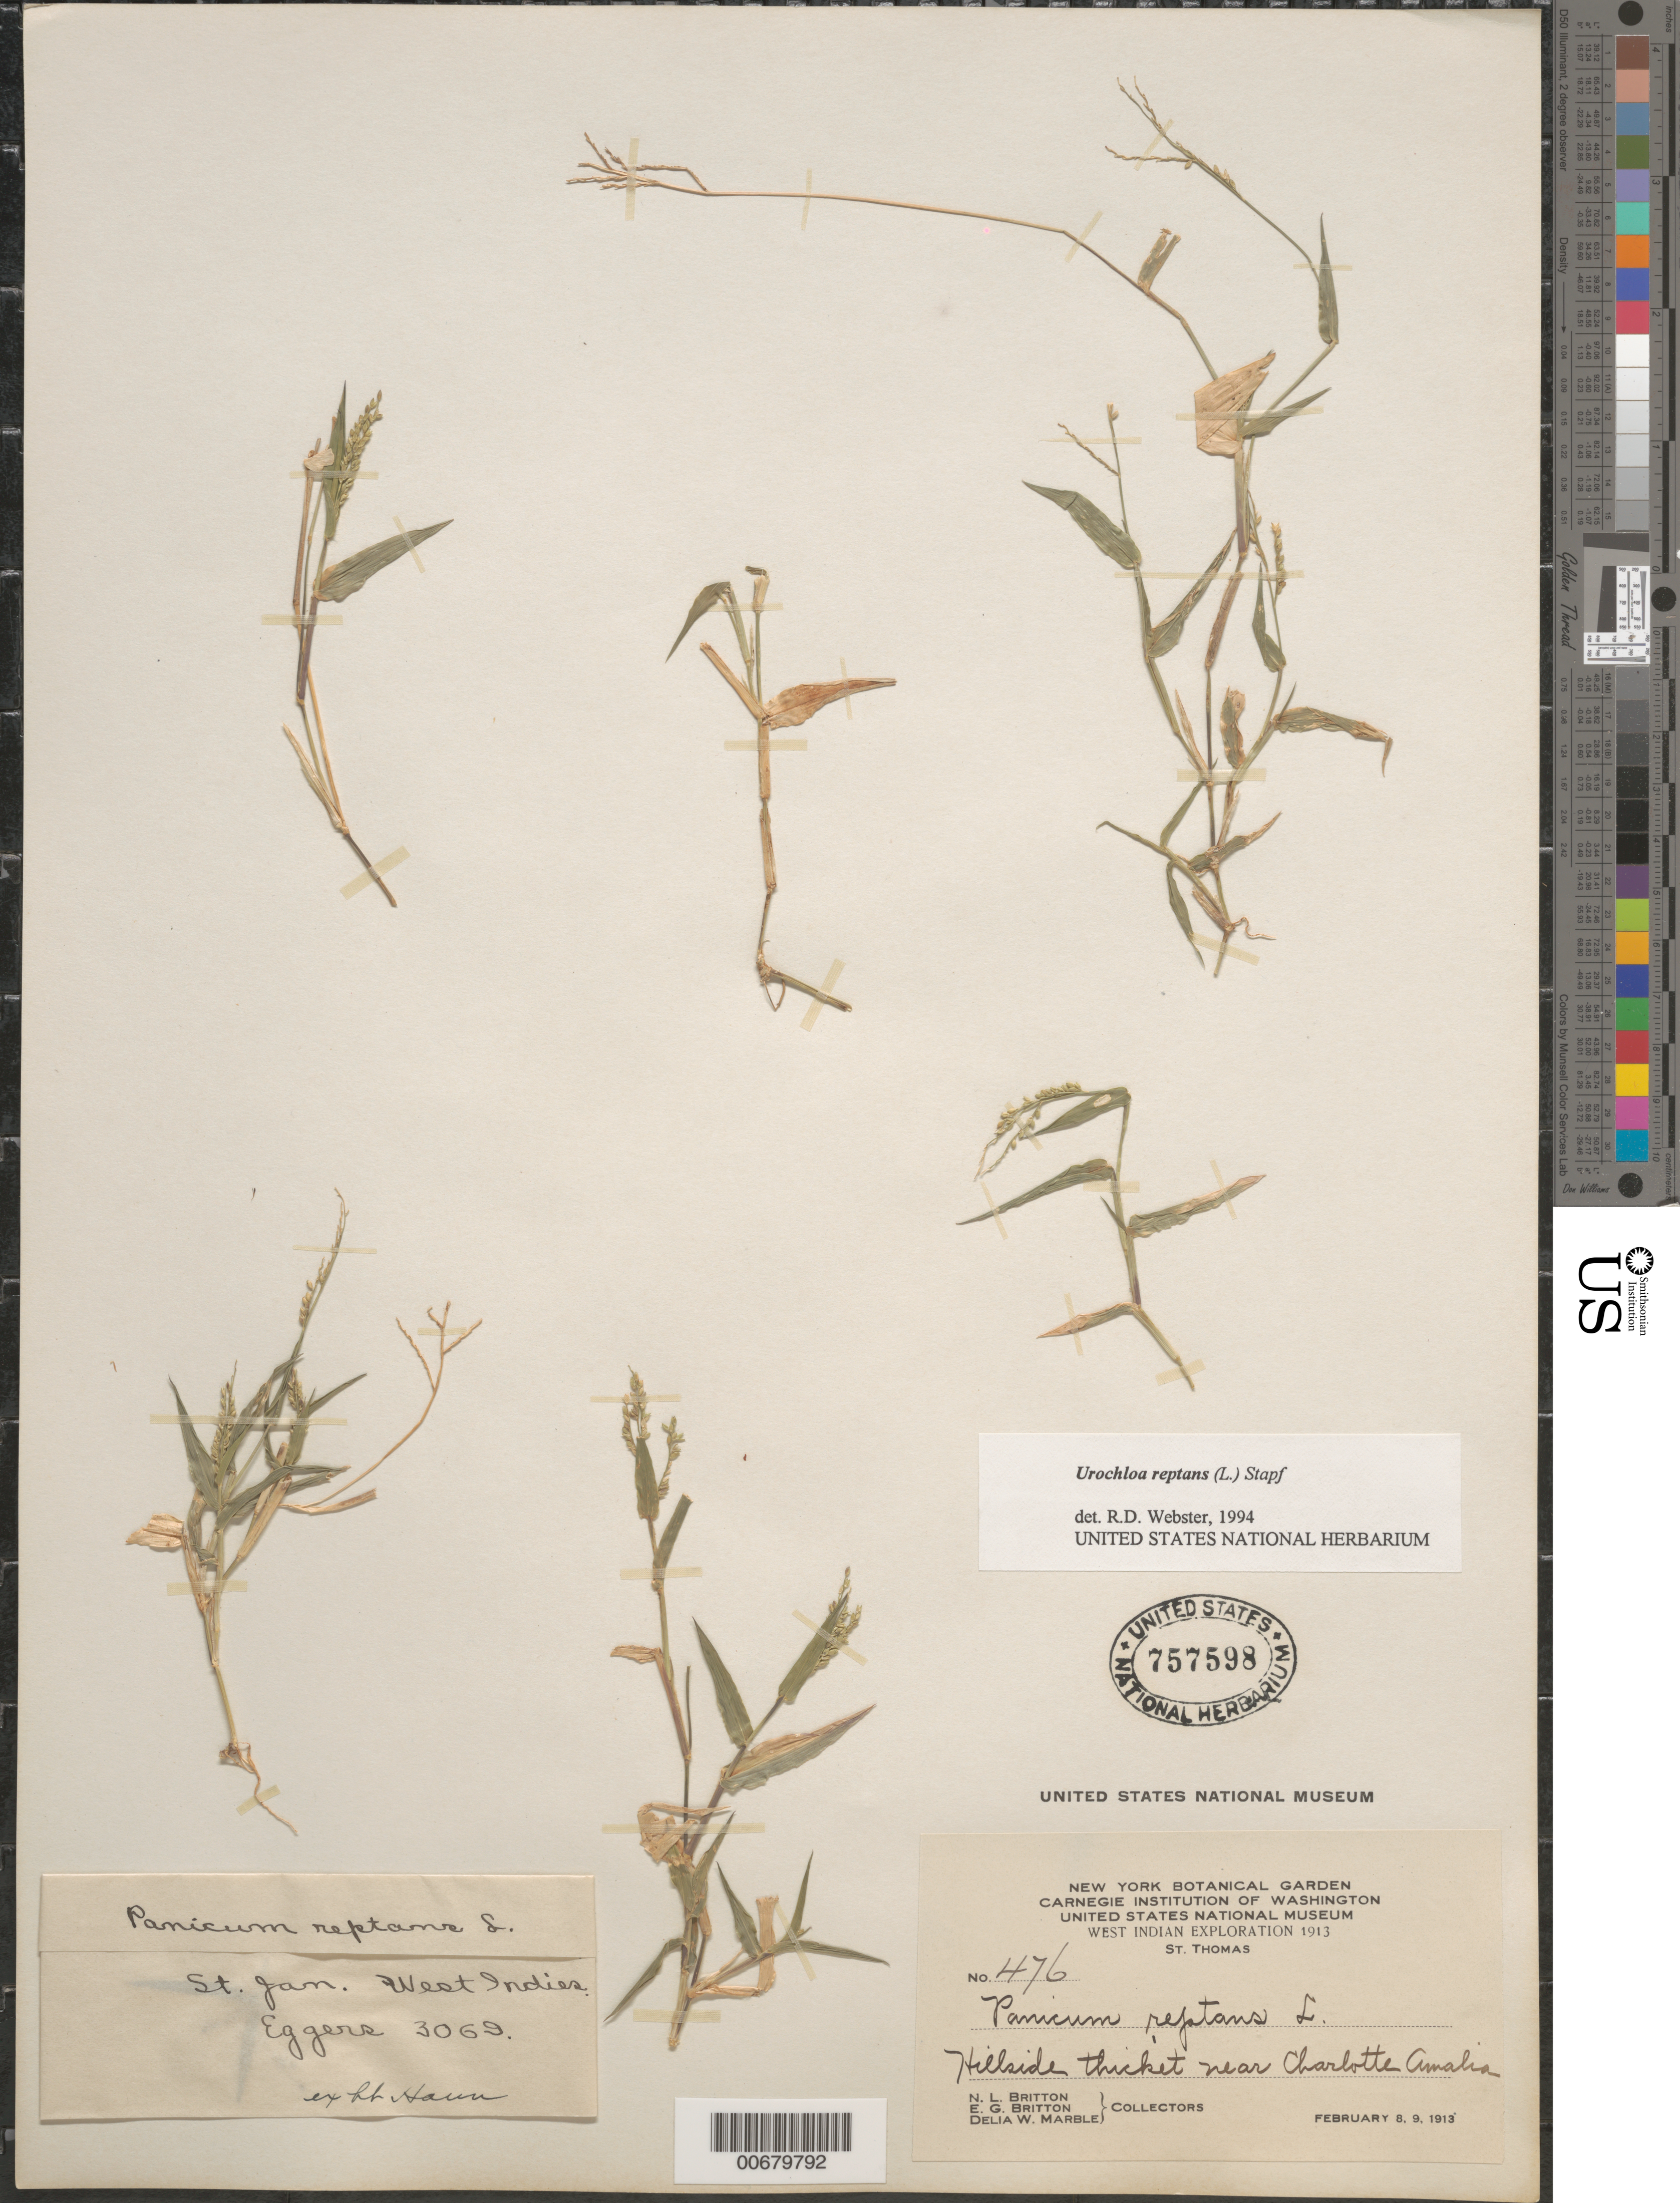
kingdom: Plantae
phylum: Tracheophyta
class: Liliopsida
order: Poales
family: Poaceae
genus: Urochloa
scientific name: Urochloa reptans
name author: (L.) Stapf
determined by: Webster, Robert D.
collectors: N. Britton, E. G. Britton & D. W. Marble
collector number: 476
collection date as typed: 08 Feb 1913 to 09 Feb 1913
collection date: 1913-02-08/1913-02-09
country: U.S. Virgin Islands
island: St. Thomas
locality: St. Thomas; Charlotte Amalie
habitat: Hillside thicket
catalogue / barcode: US 757598